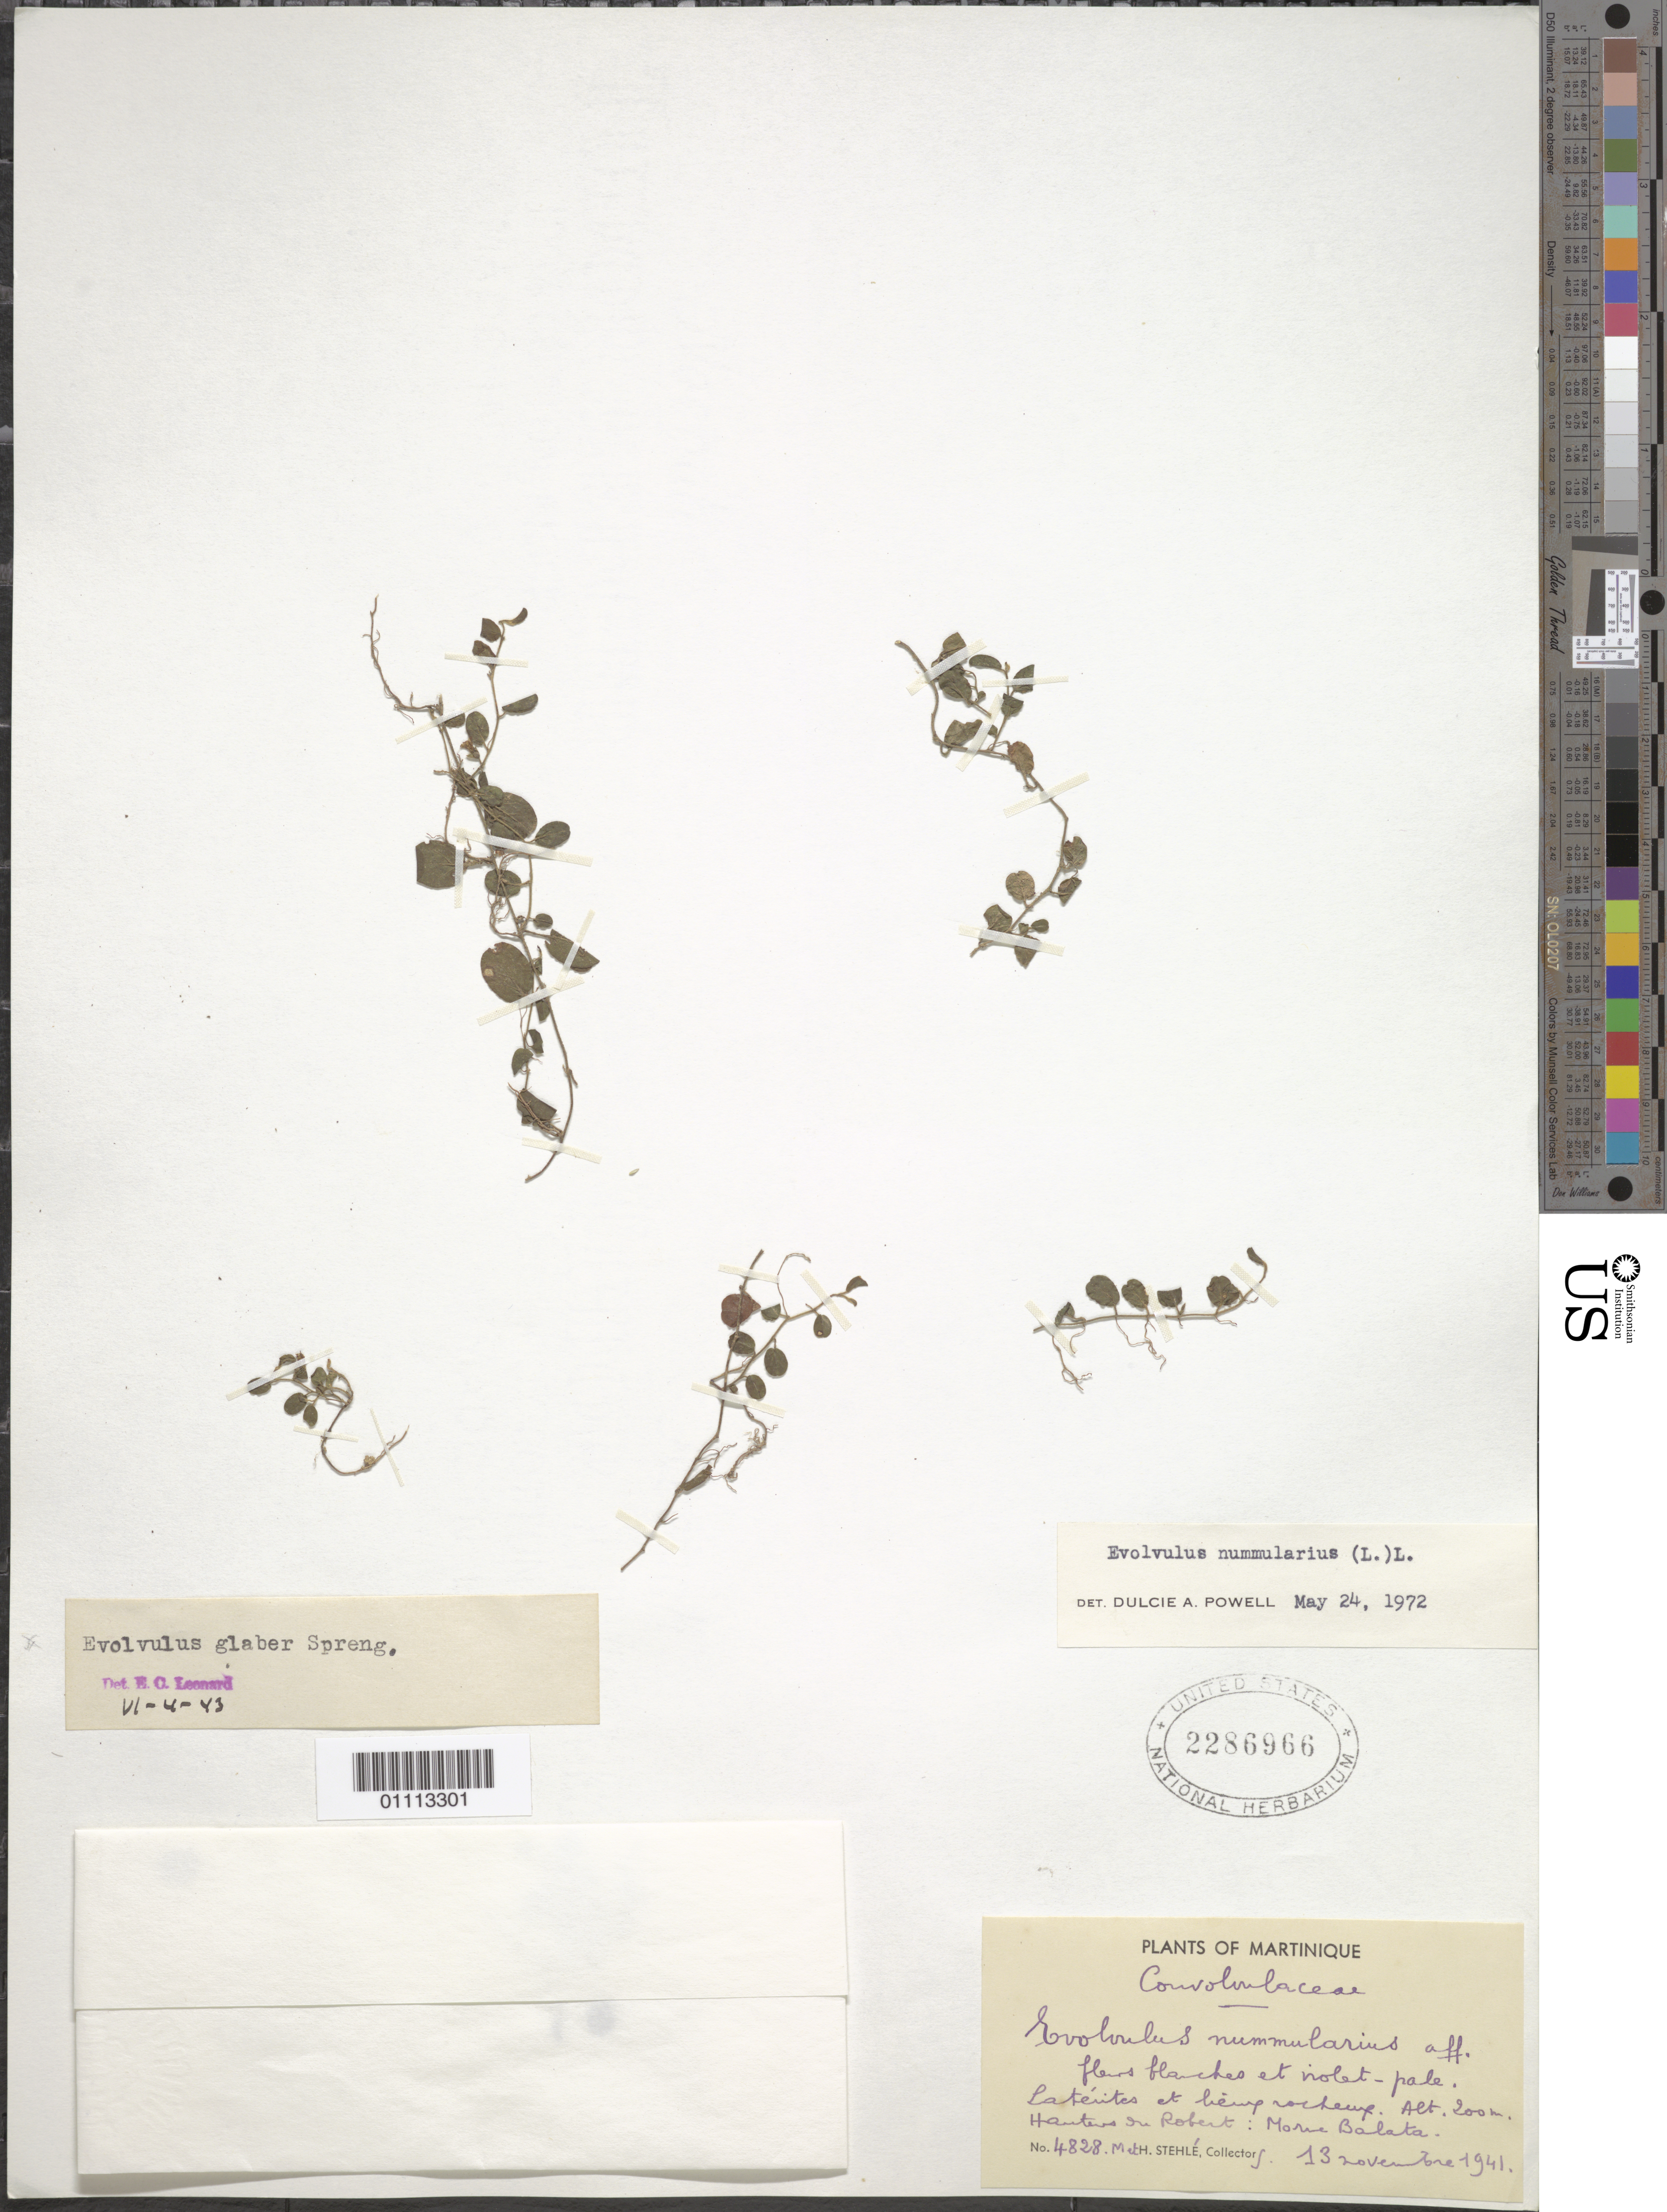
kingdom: Plantae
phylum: Tracheophyta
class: Magnoliopsida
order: Solanales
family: Convolvulaceae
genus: Evolvulus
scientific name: Evolvulus nummularius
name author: (L.) L.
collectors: M. Stehlé & H. Stehlé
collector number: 4828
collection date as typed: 13 Nov 1941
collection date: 1941-11-13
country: Martinique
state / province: Fort-de-France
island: Martinique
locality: Hauteurs du Robert: Marie Balata. Laterites et lieux rocheux.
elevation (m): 200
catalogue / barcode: US 2286966